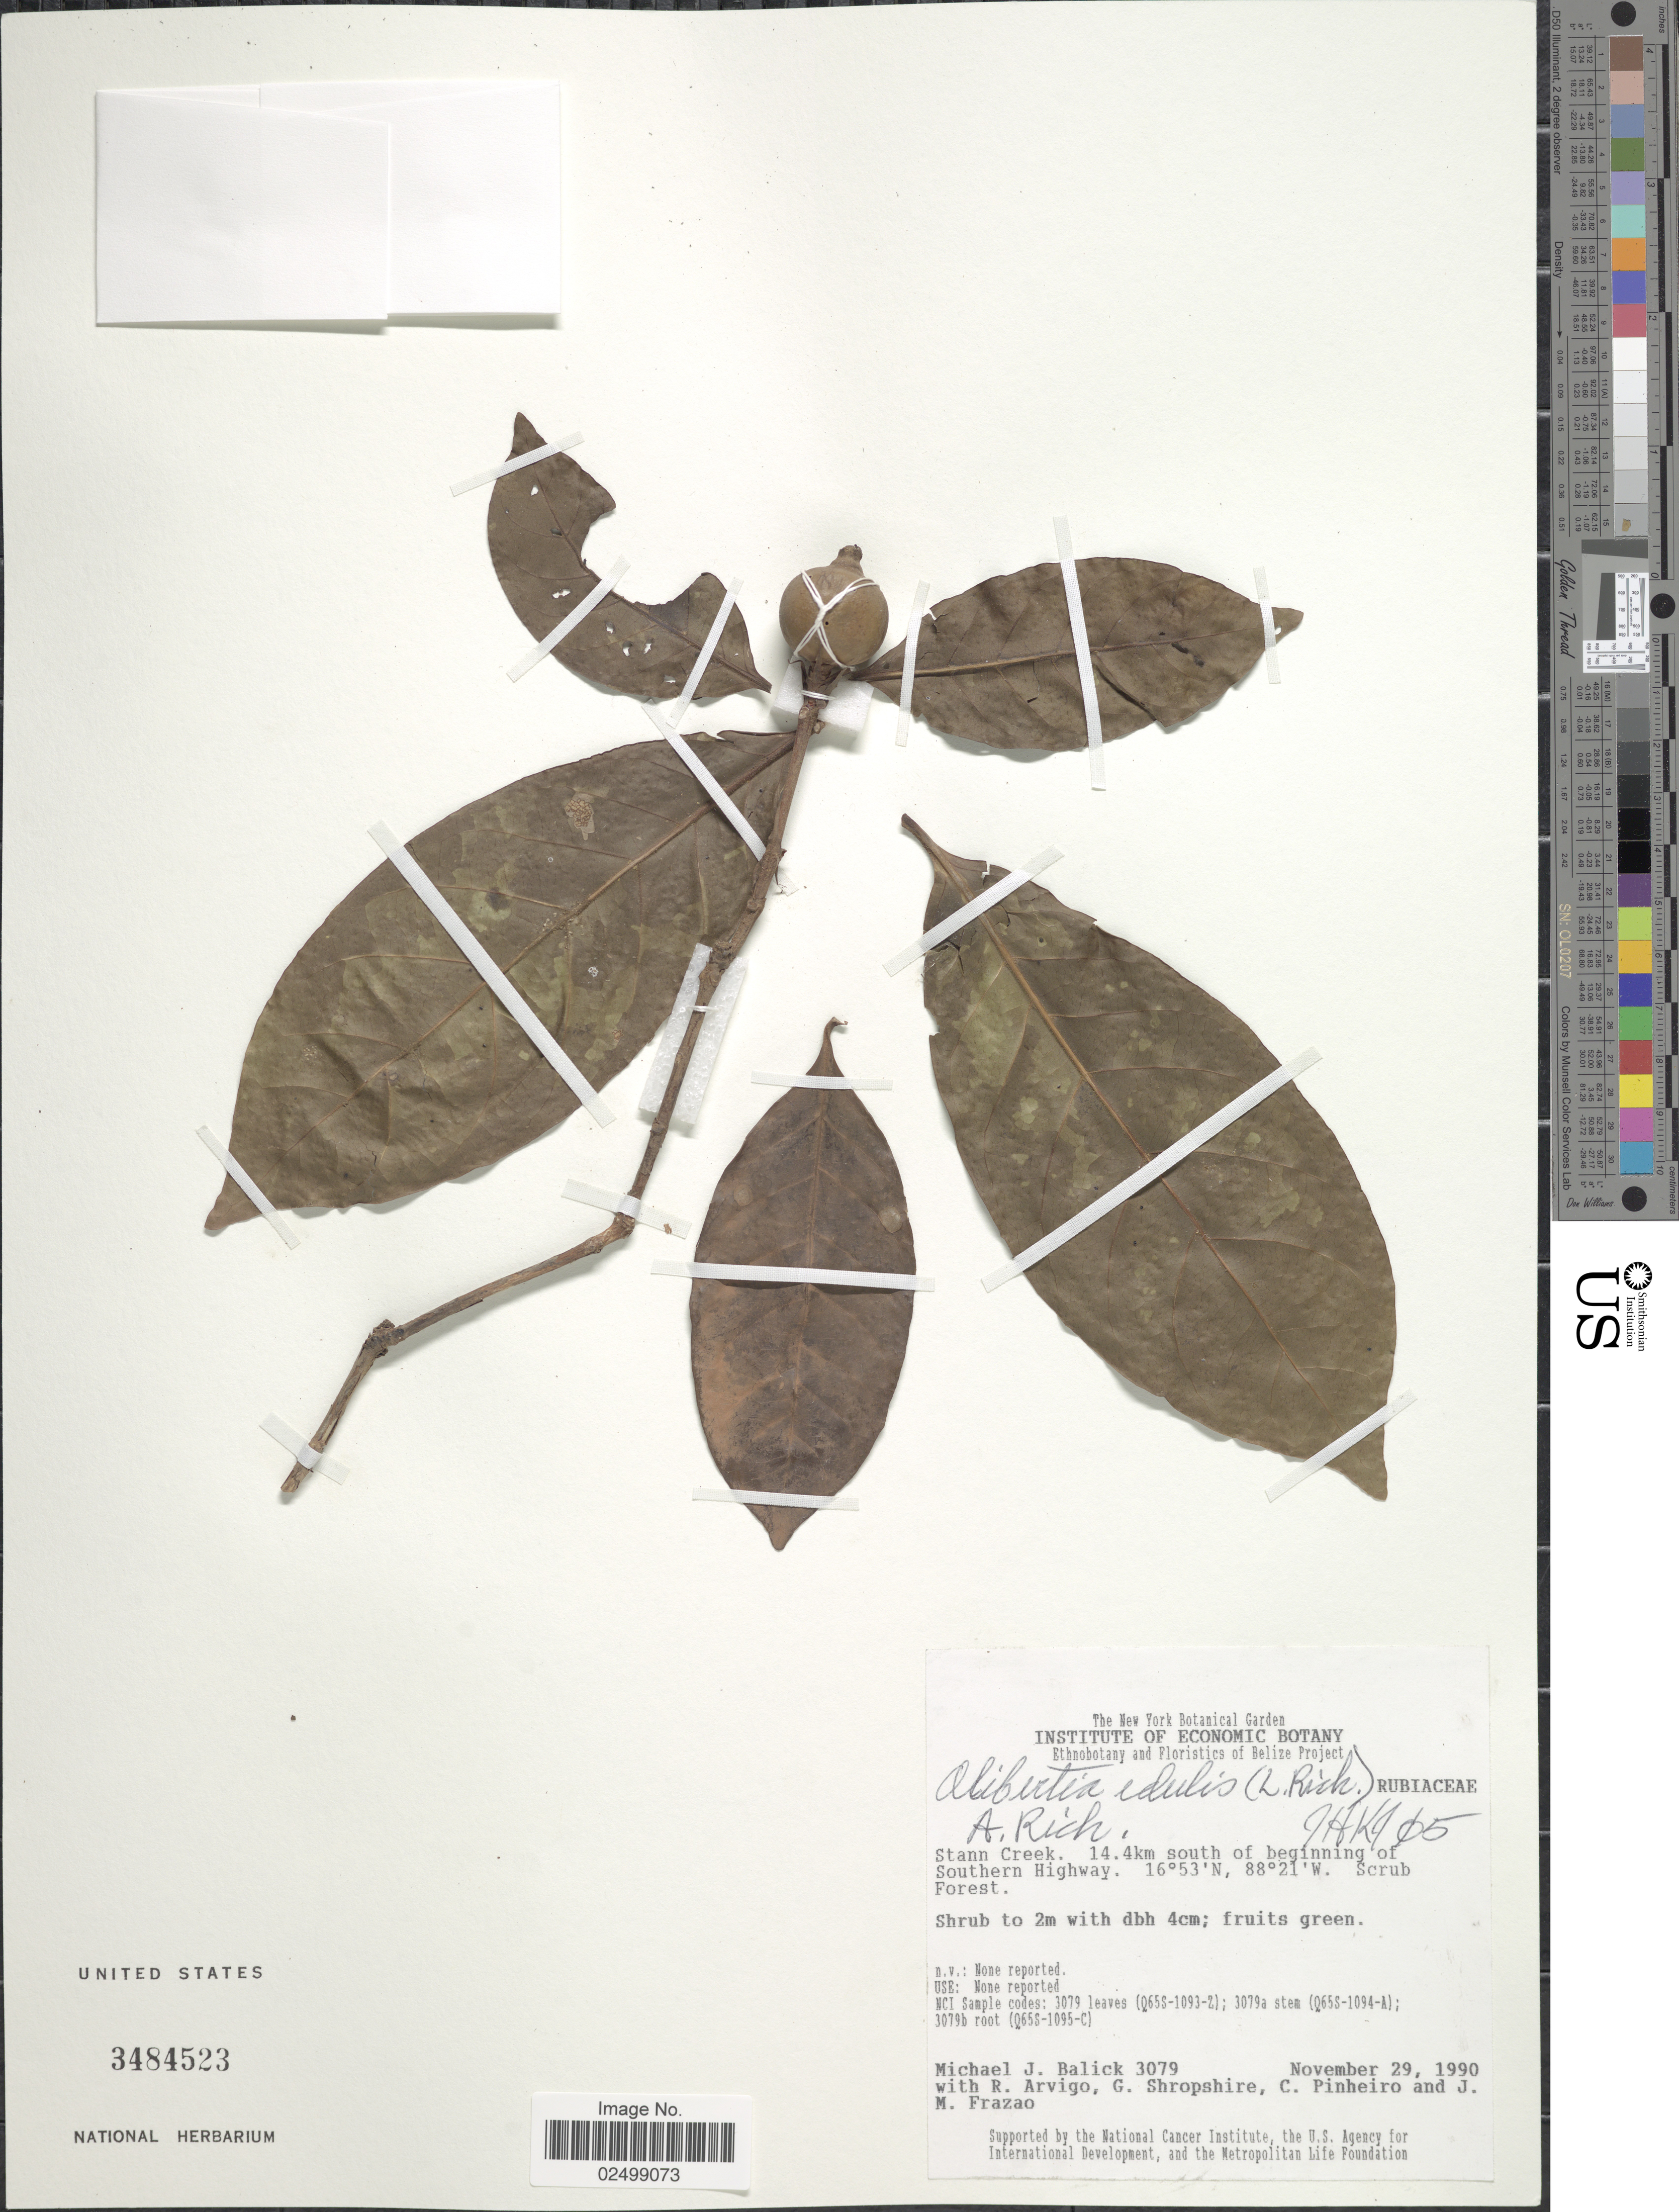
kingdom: Plantae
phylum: Tracheophyta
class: Magnoliopsida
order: Gentianales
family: Rubiaceae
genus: Alibertia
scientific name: Alibertia edulis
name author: (Rich.) A. Rich. ex DC.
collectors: M. J. Balick, R. Arvigo, G. Shropshire, C. Pinheiro & J. Frazao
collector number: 3079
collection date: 1990-11-29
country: Belize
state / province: Stann Creek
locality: Stann Creek. 14.4km south of beginning of Southern Highway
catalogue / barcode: US 3484523